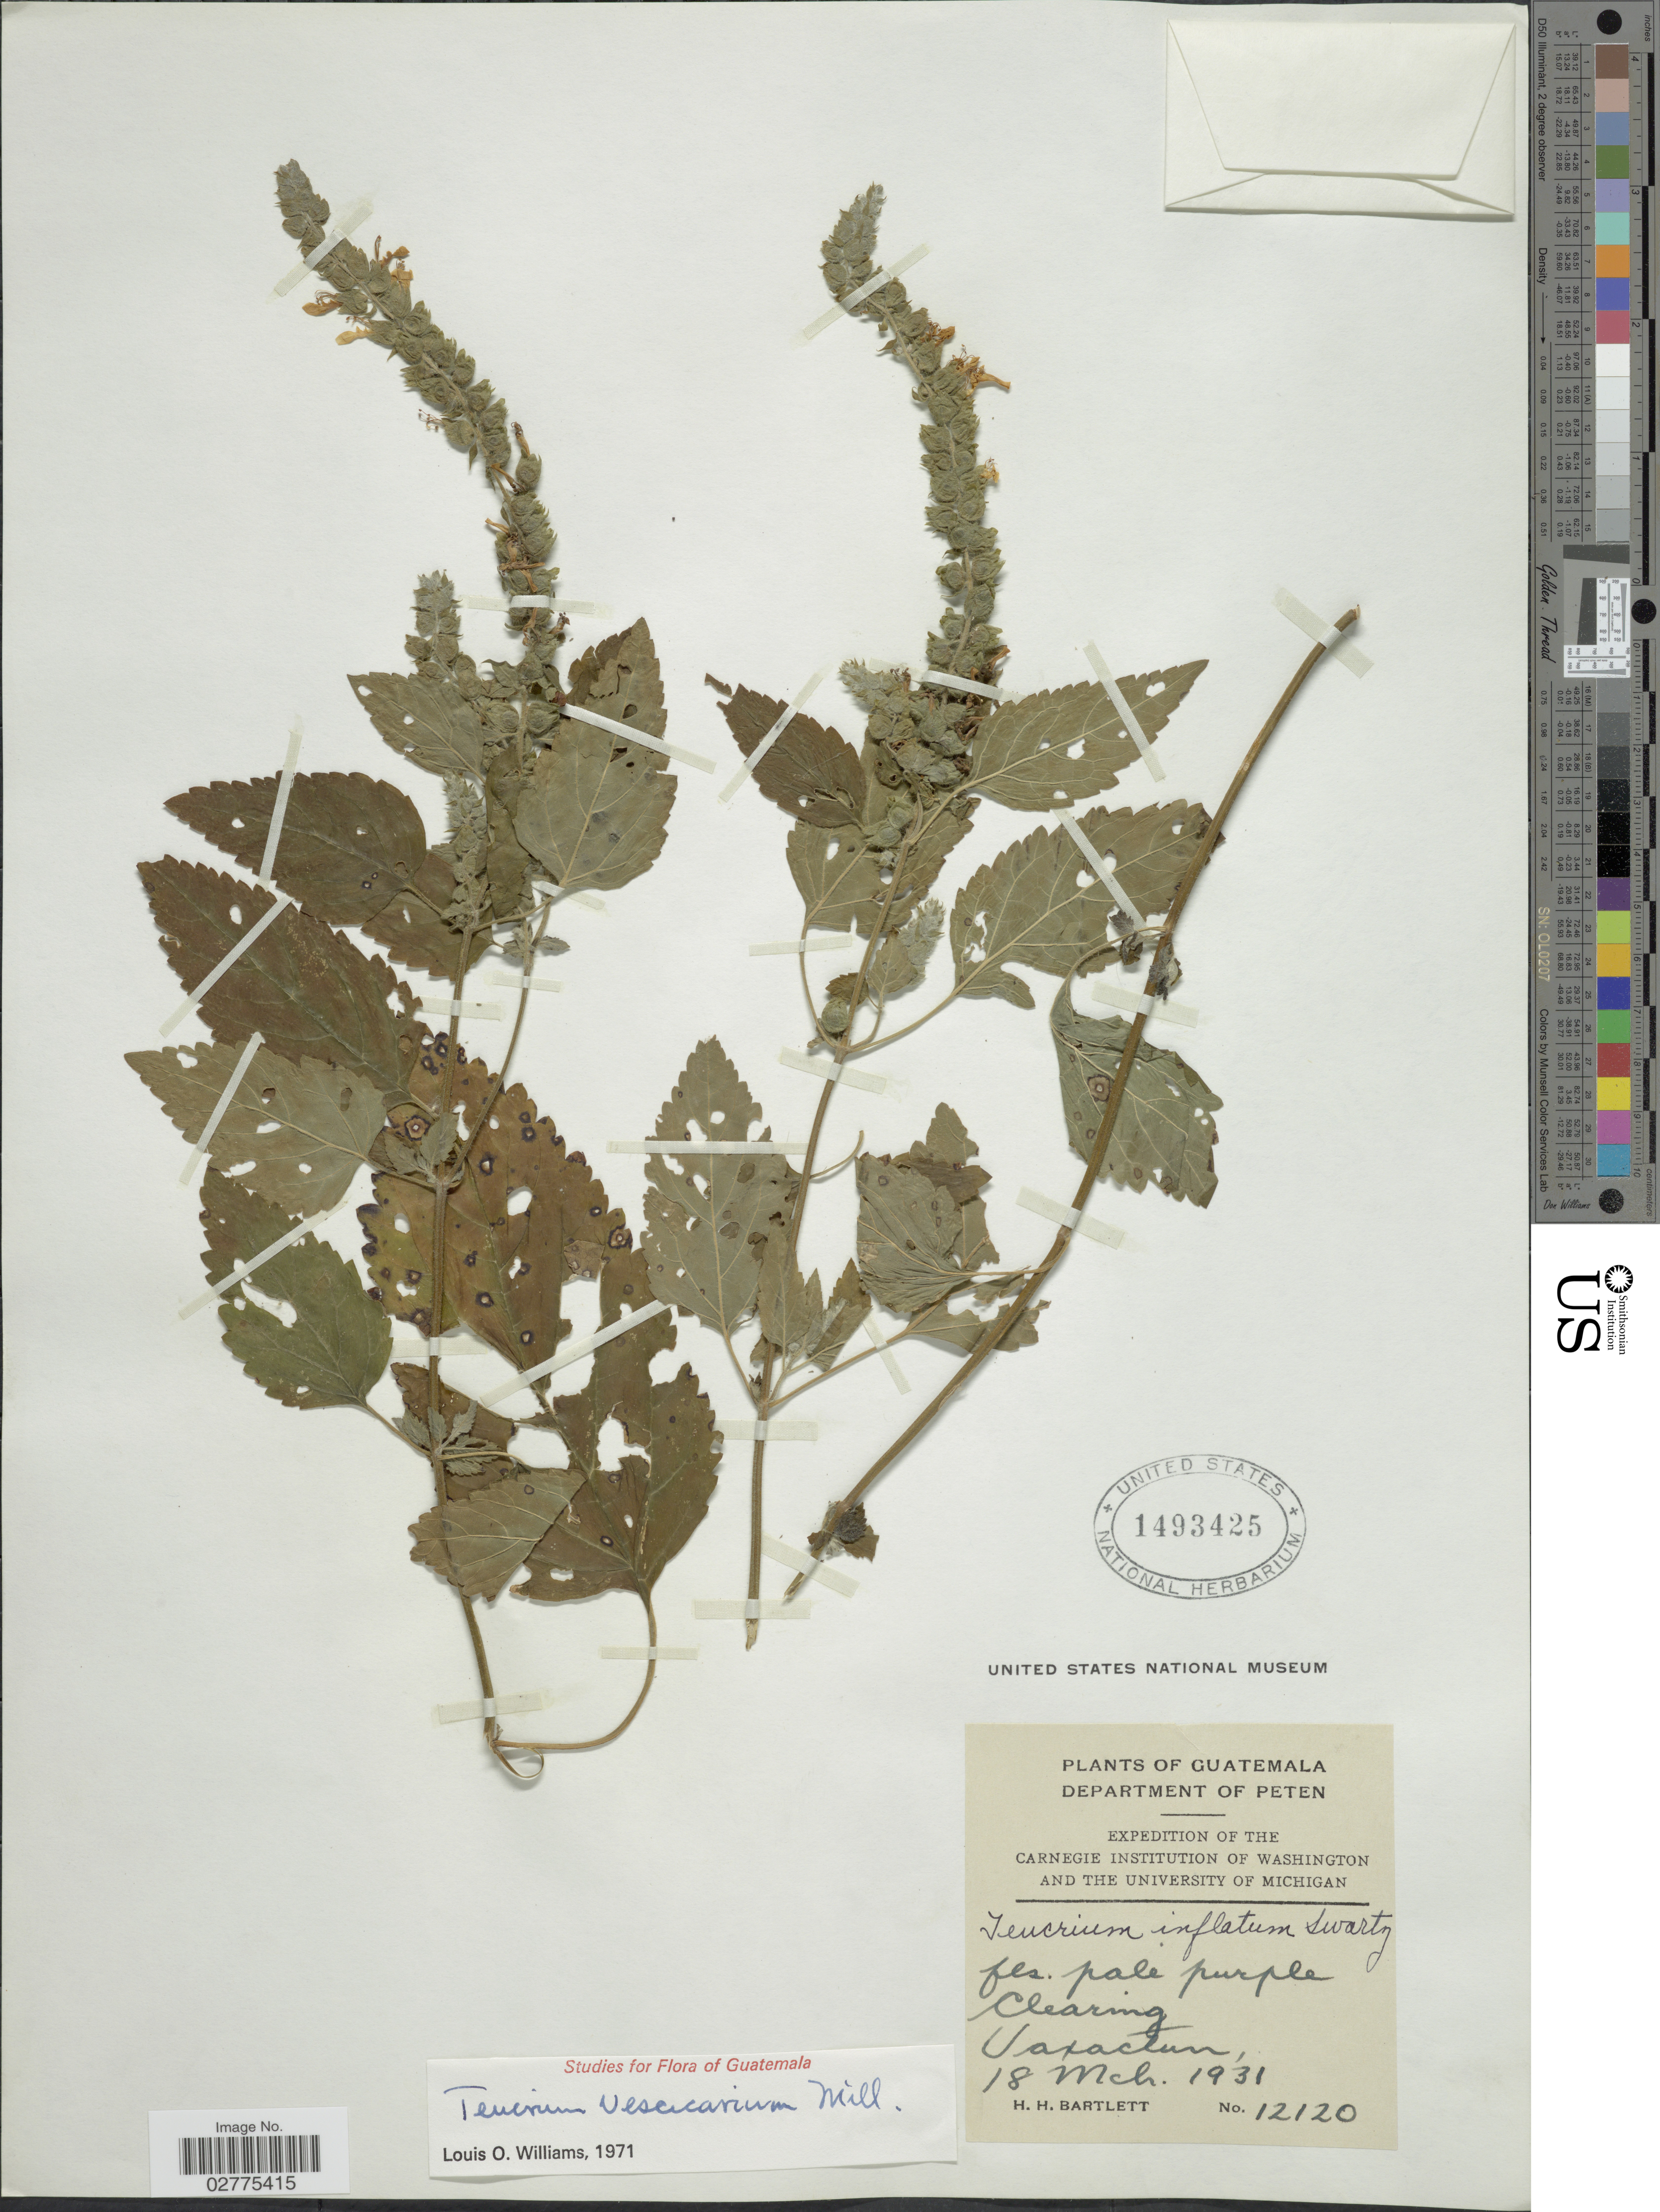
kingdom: Plantae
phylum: Tracheophyta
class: Magnoliopsida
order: Lamiales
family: Lamiaceae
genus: Teucrium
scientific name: Teucrium vesicarium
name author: Mill.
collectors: H. H. Bartlett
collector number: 12120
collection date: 1931-03-18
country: Guatemala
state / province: El Petén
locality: Department of Peten, Uaxactun.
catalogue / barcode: US 1493425